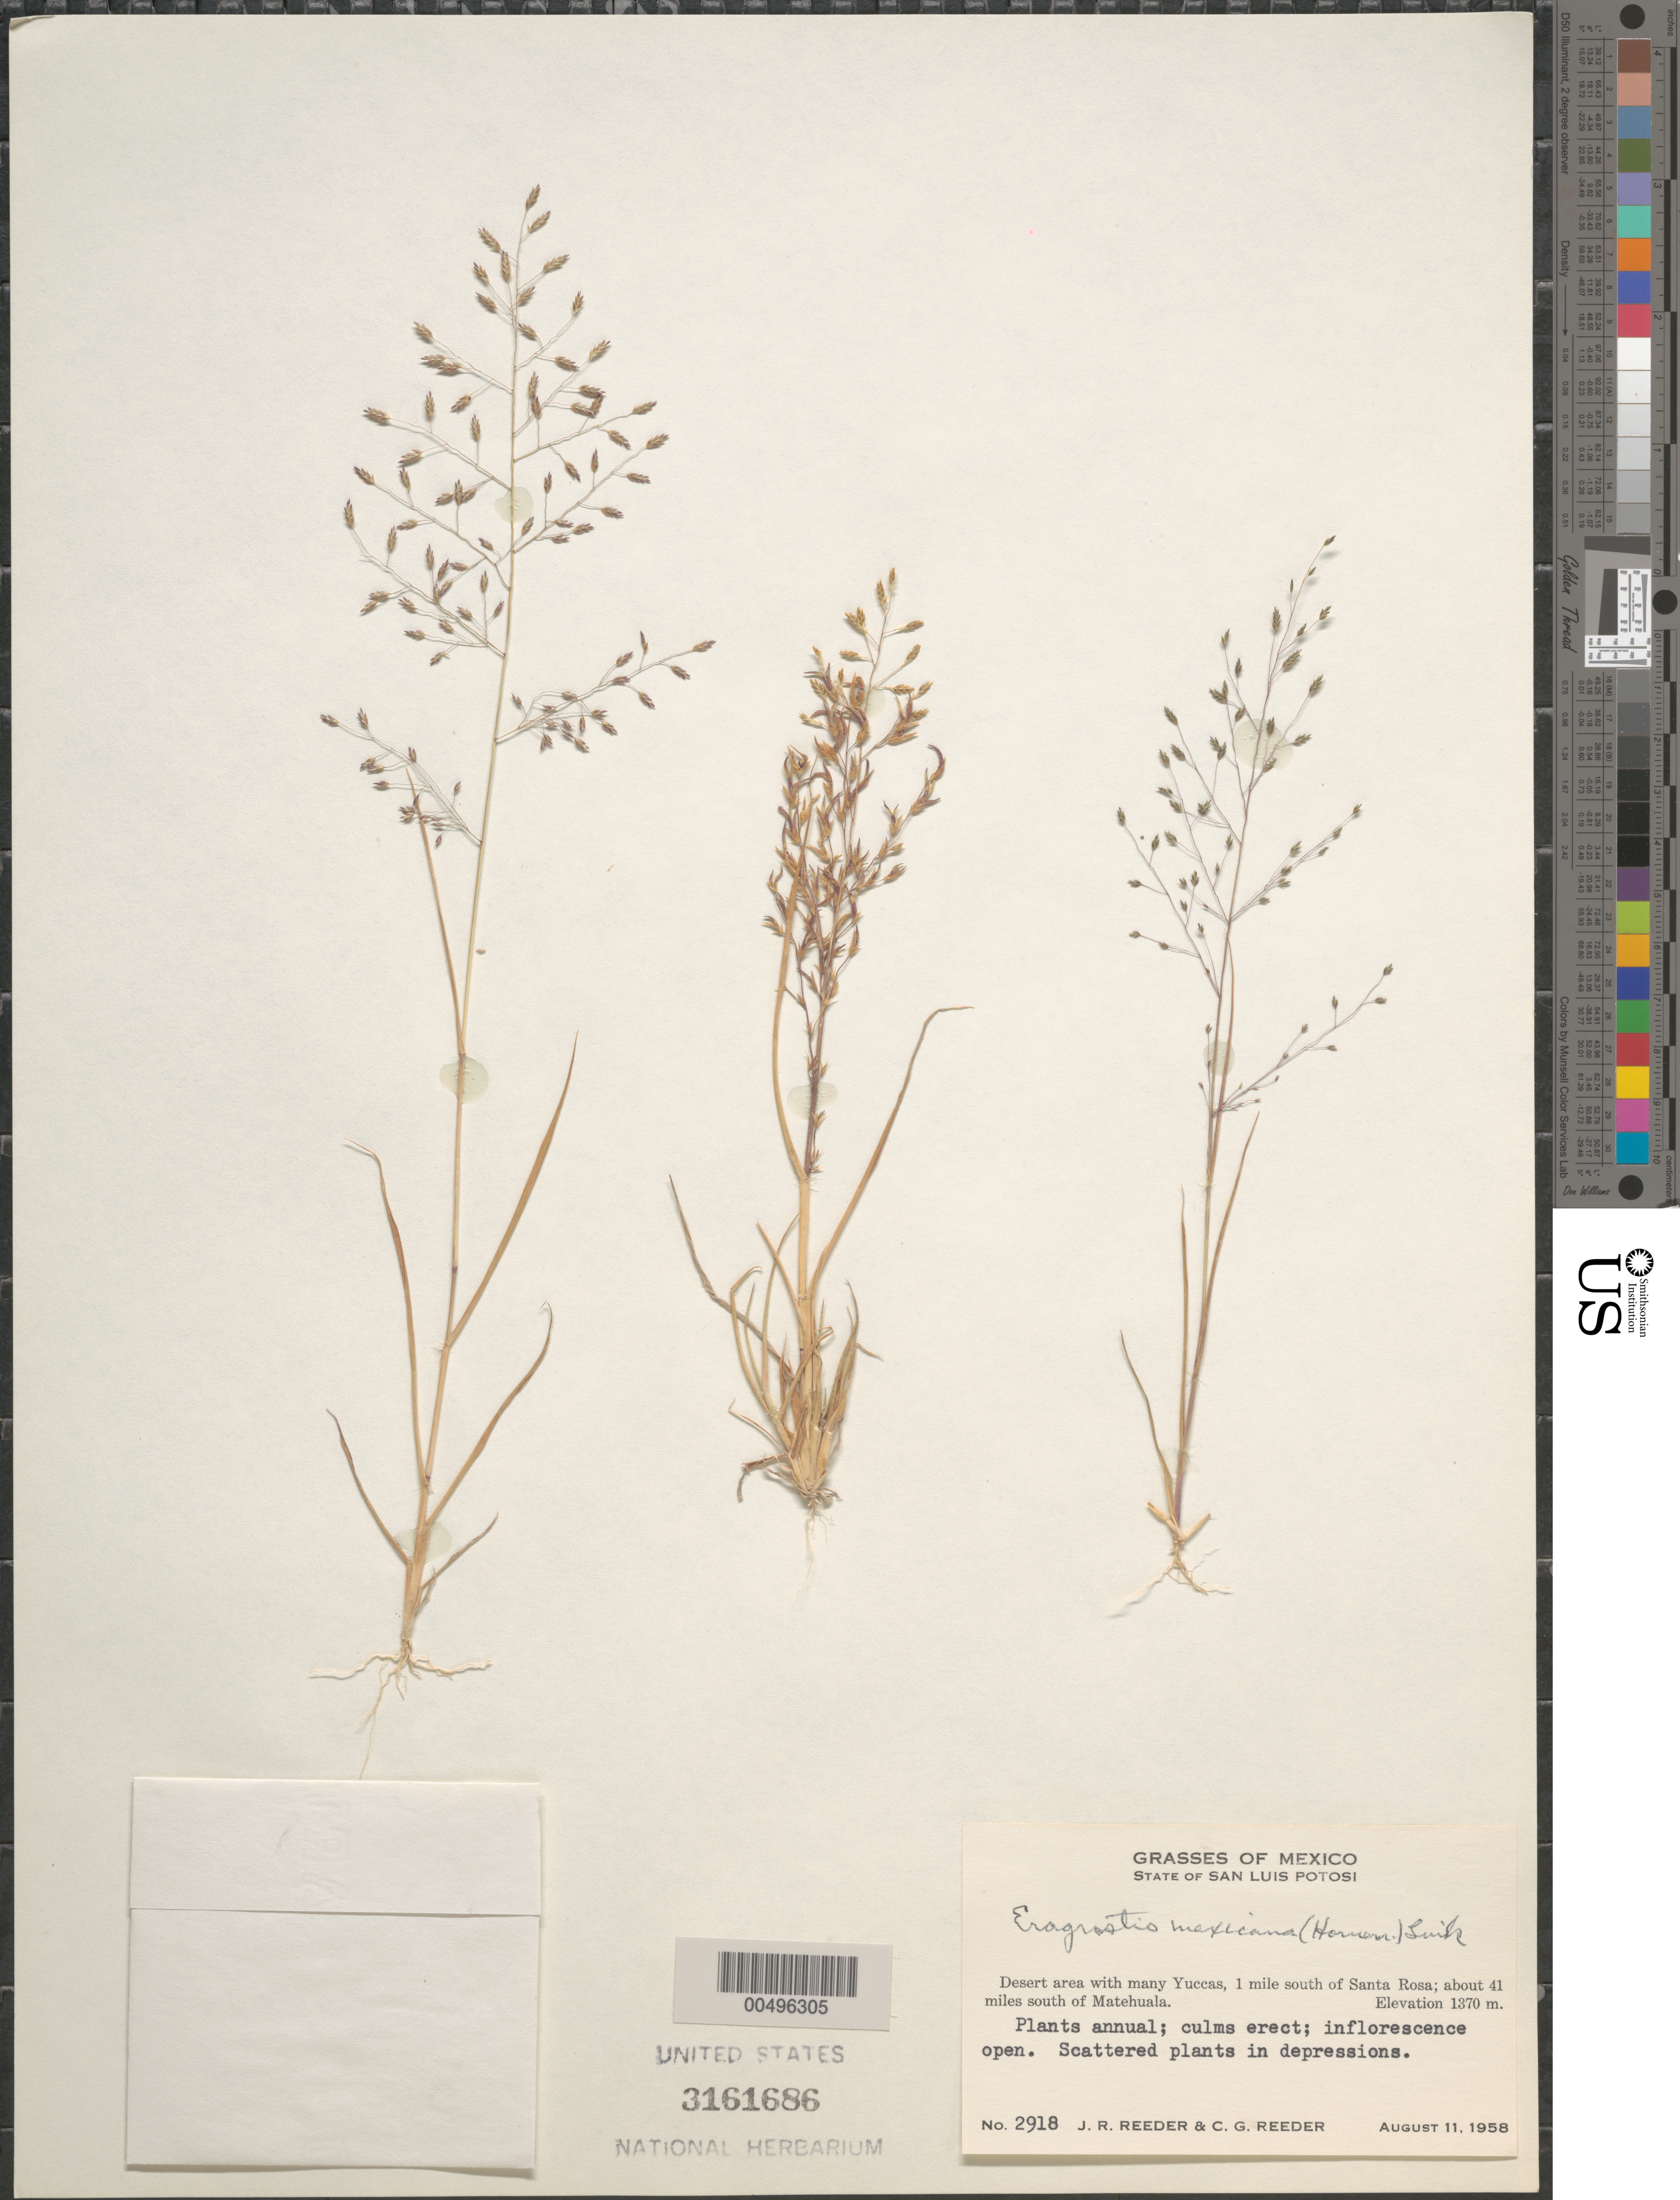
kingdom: Plantae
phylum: Tracheophyta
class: Liliopsida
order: Poales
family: Poaceae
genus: Eragrostis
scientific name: Eragrostis mexicana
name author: (Hornem.) Link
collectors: J. R. Reeder & C. G. Reeder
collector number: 2918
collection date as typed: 11 Aug 1958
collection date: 1958-08-11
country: Mexico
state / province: San Luis Potosi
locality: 1 mi S of Santa Rosa, about 41 mi S of Matehuala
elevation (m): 1370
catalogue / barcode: US 3161686